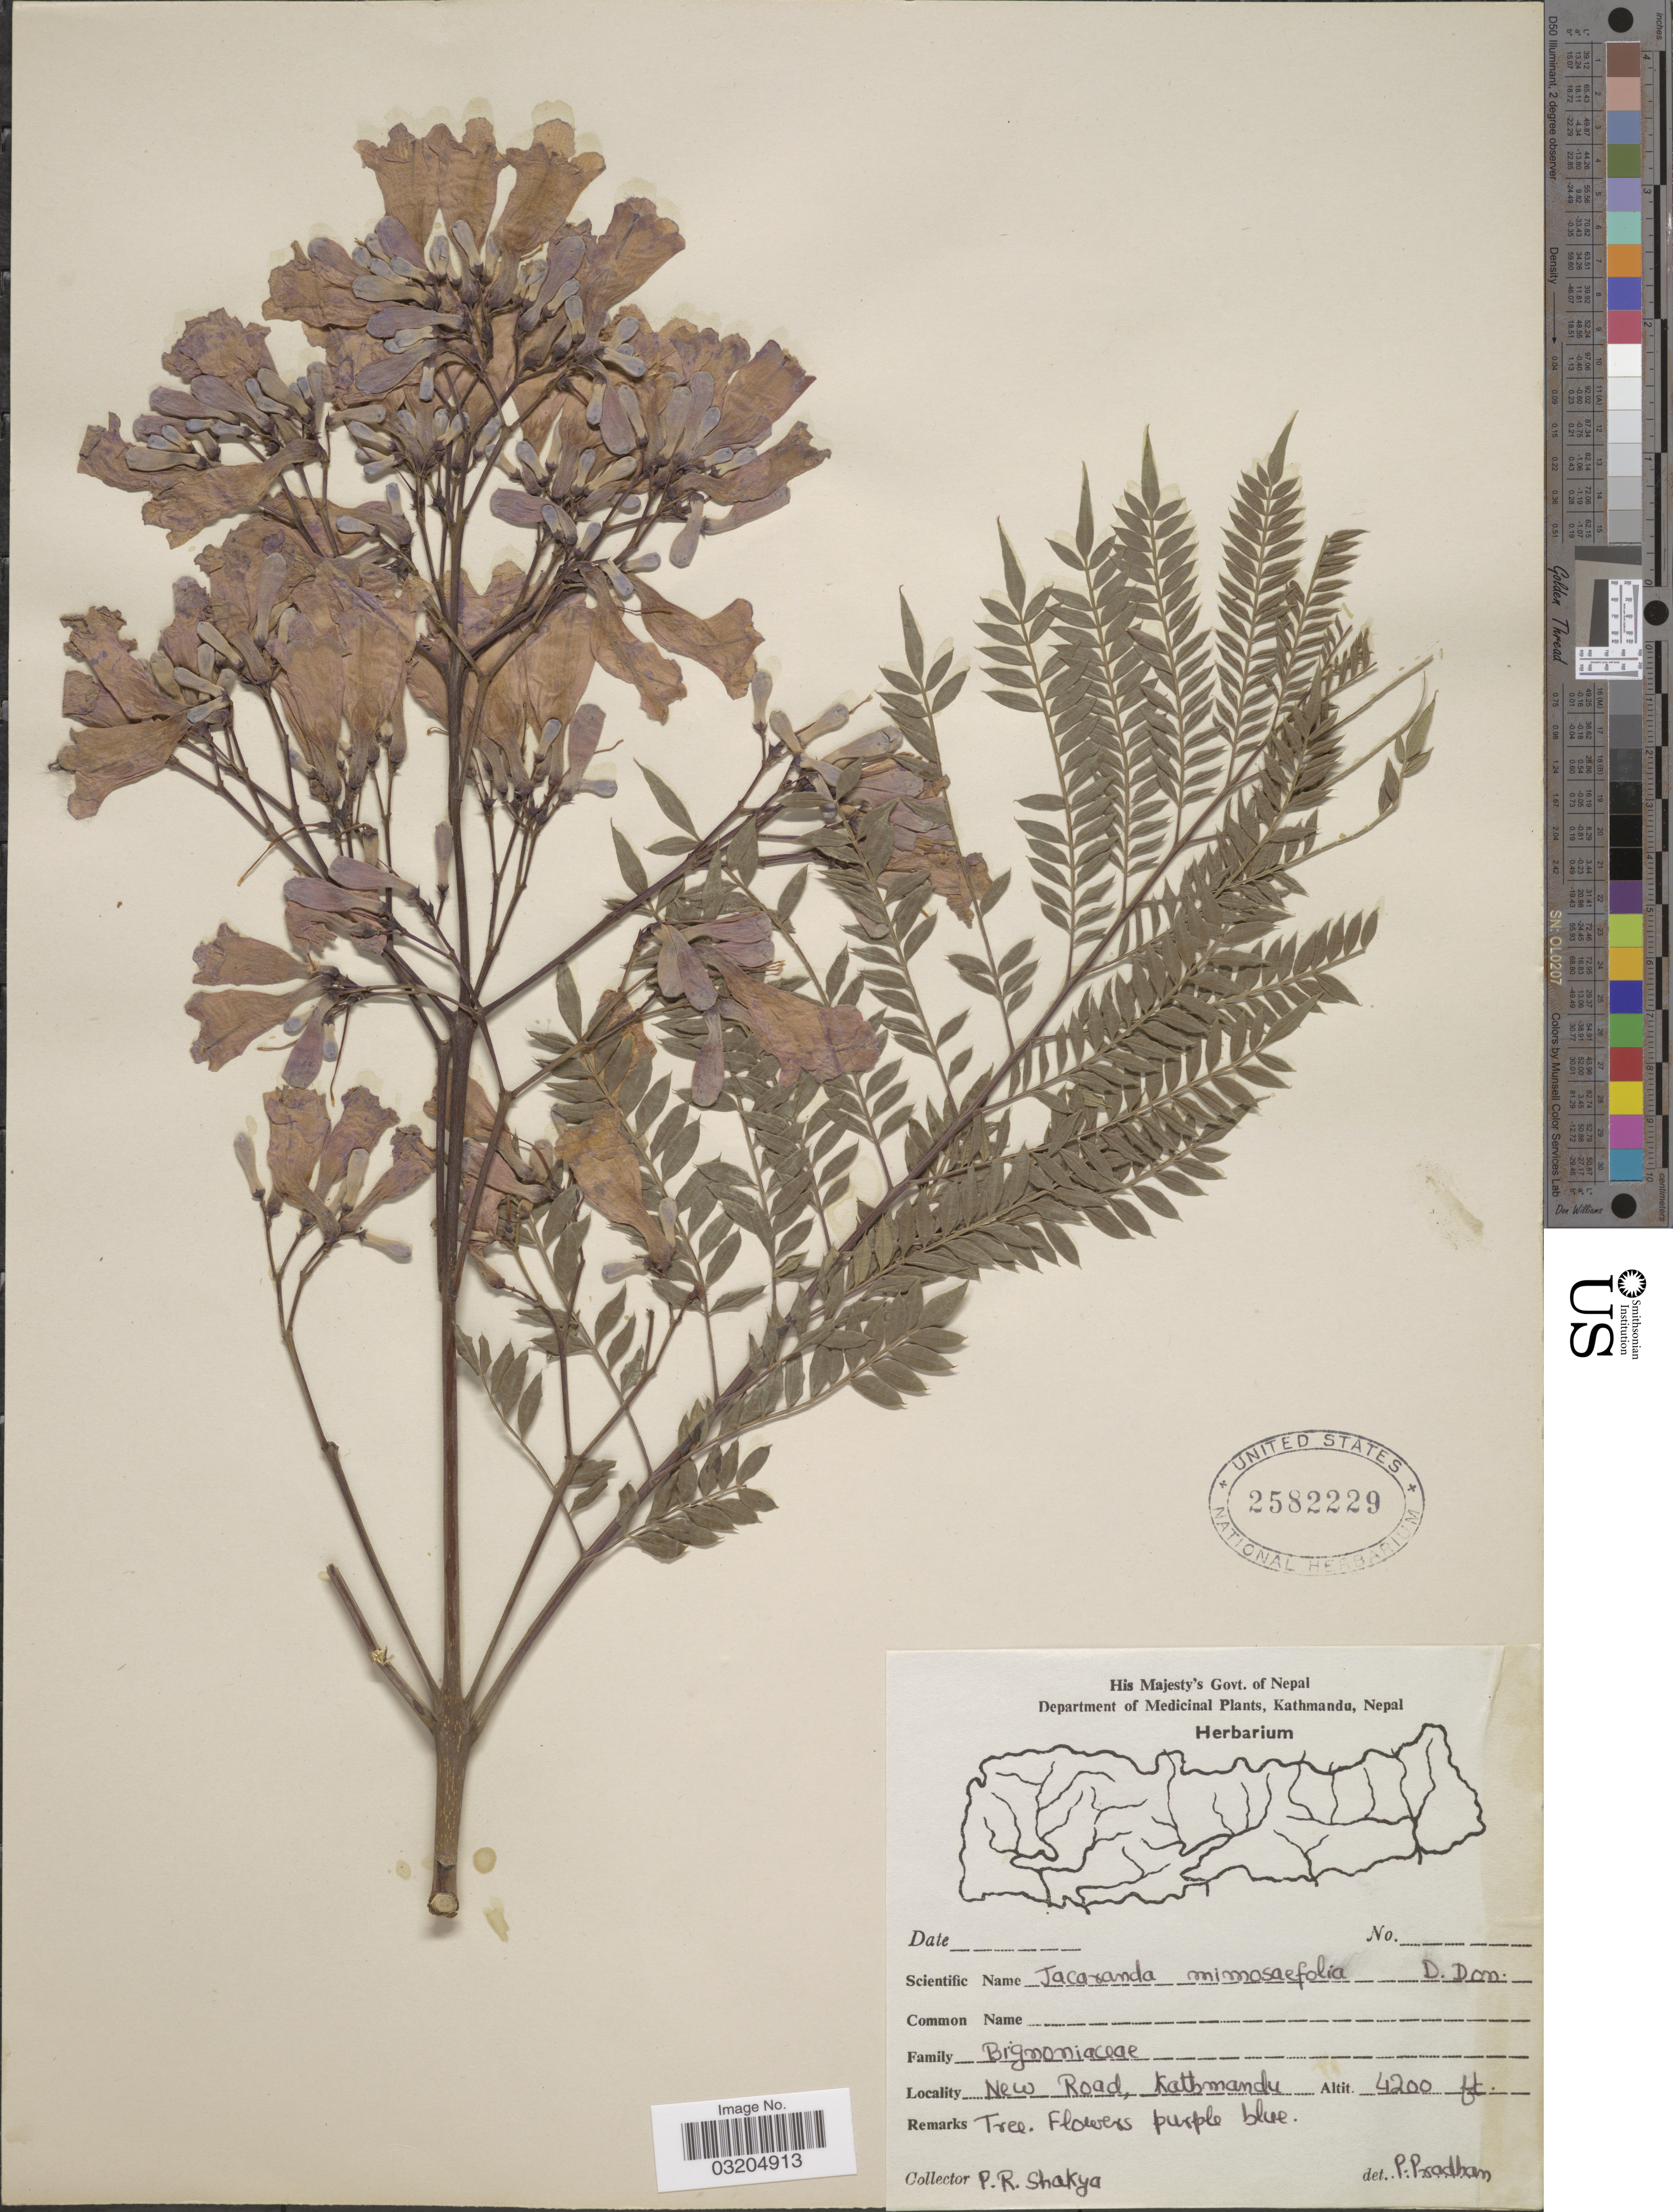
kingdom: Plantae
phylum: Tracheophyta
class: Magnoliopsida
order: Lamiales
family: Bignoniaceae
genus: Jacaranda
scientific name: Jacaranda mimosifolia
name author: D. Don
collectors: P. Shakya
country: Nepal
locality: New Road, Kathmandu.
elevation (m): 1280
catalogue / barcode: US 2582229